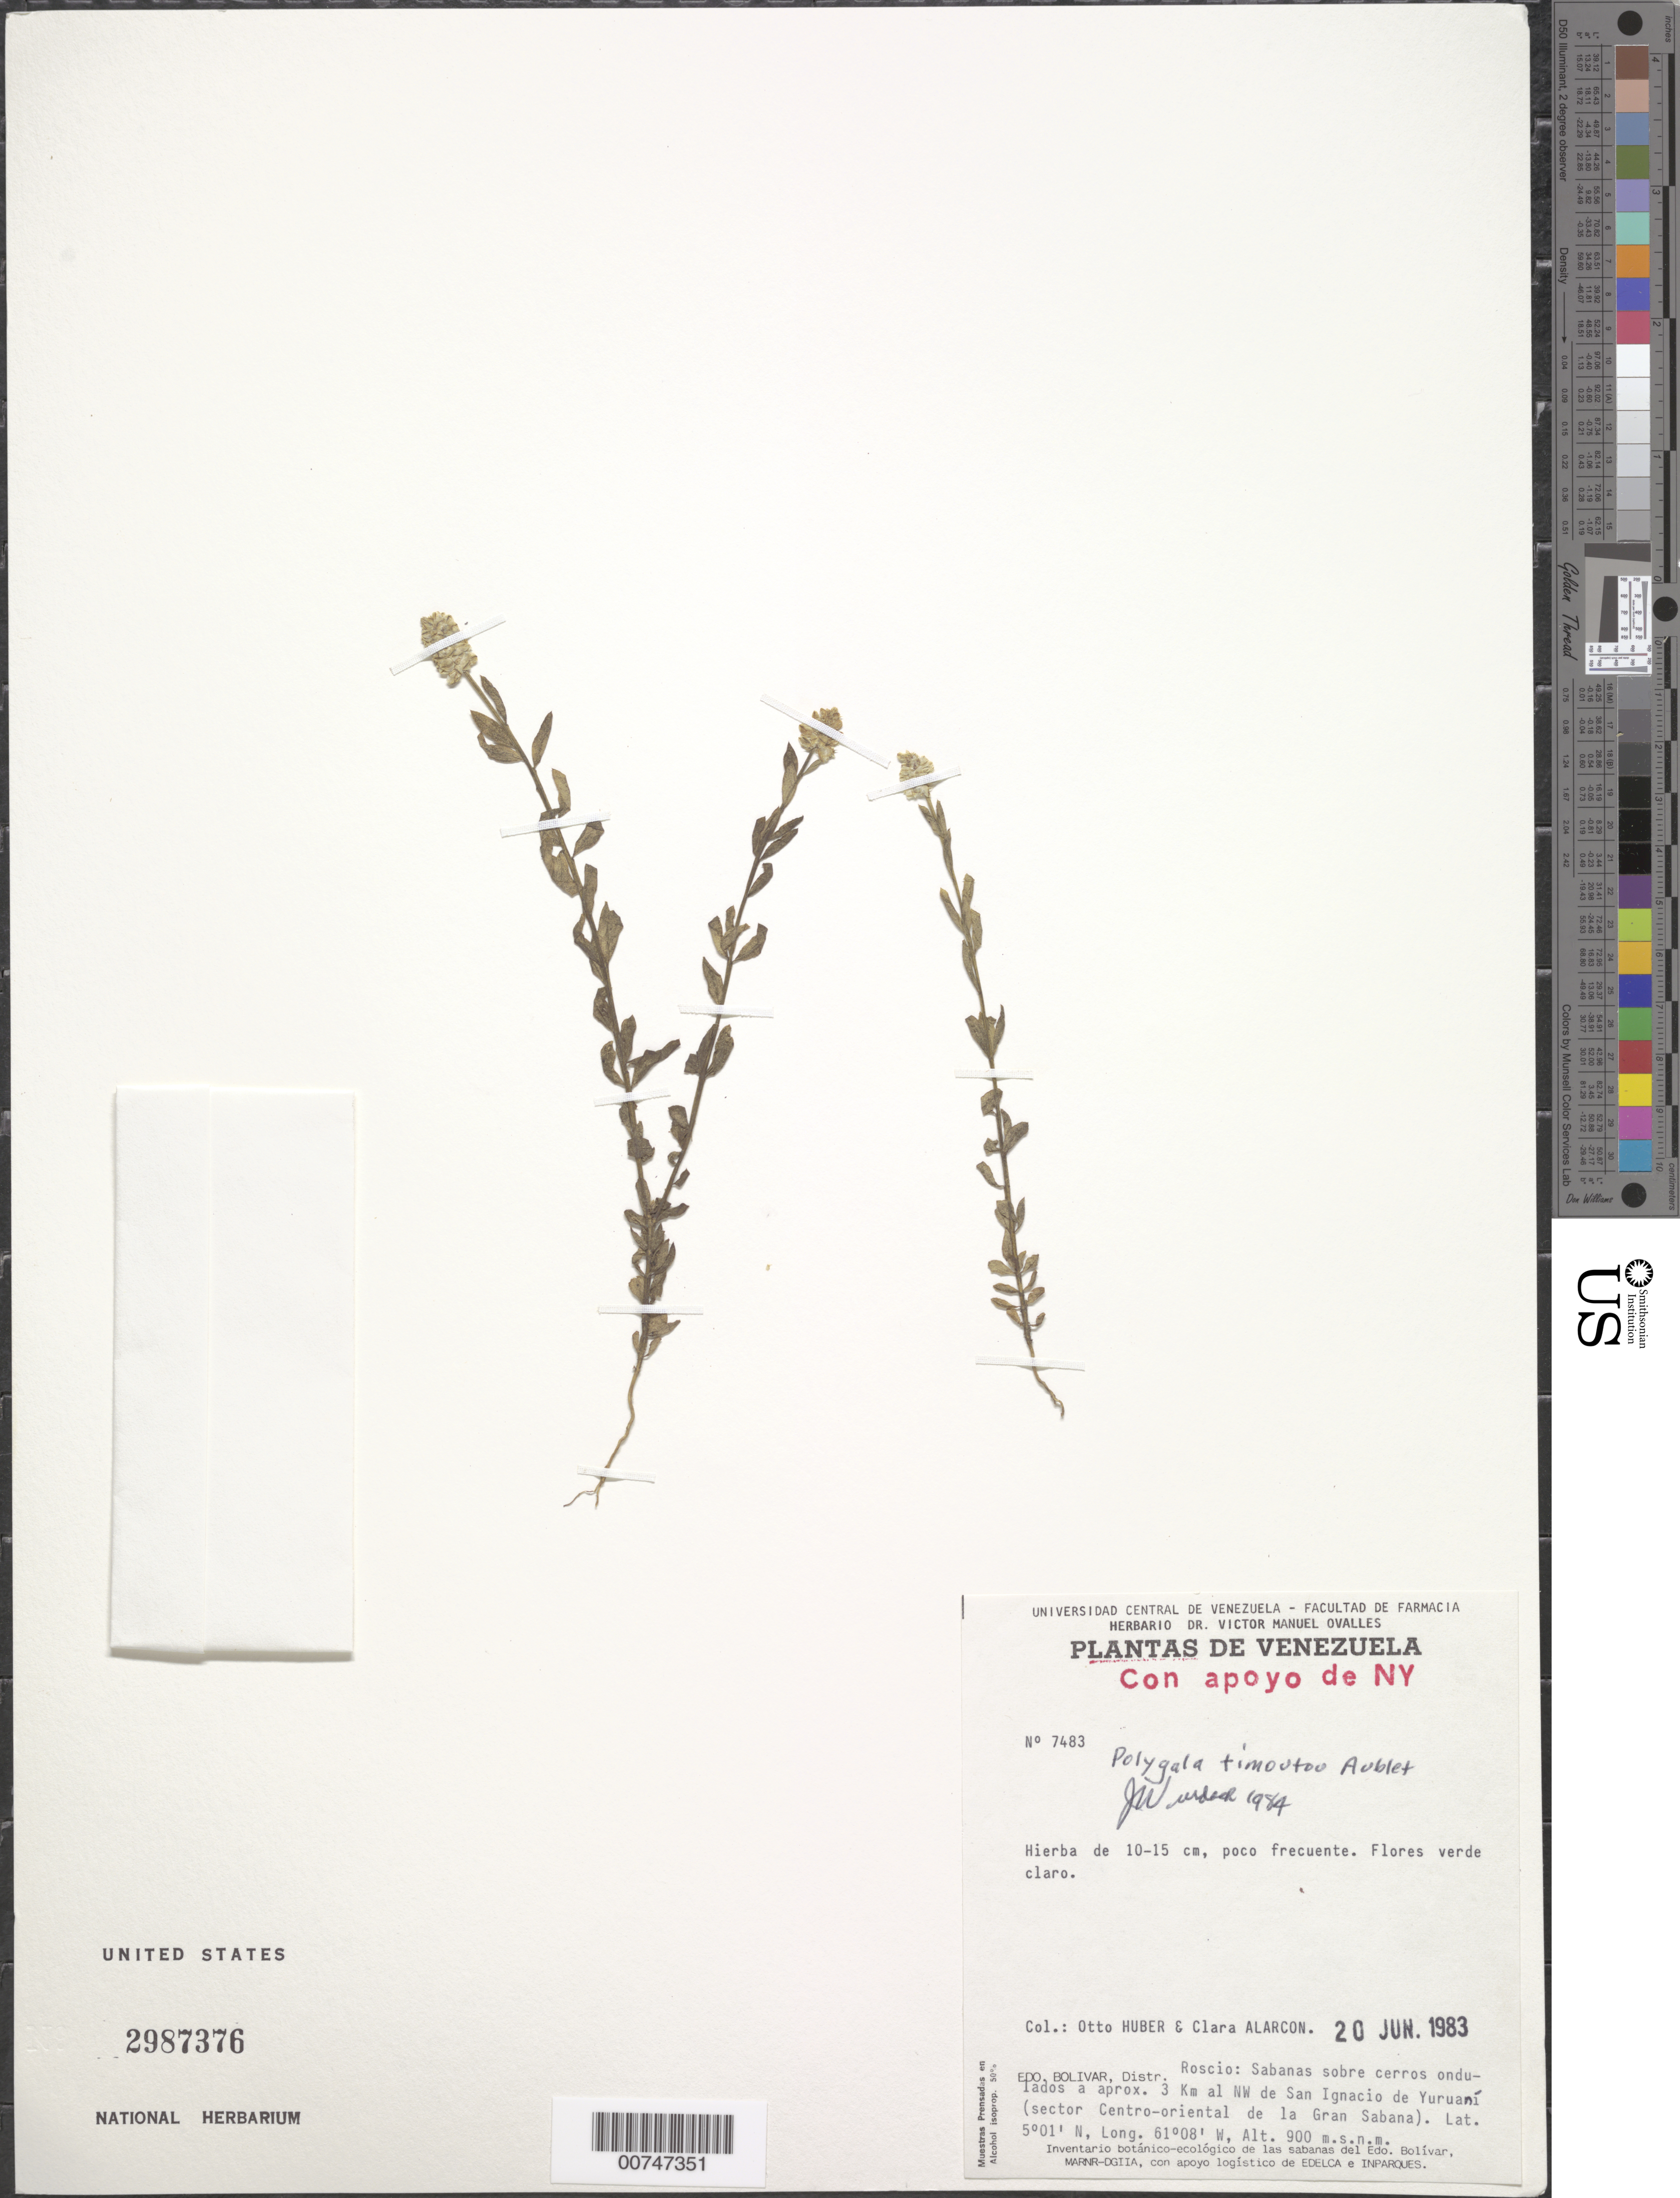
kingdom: Plantae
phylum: Tracheophyta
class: Magnoliopsida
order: Fabales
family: Polygalaceae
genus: Polygala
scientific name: Polygala timoutou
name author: Aubl.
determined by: Wurdack, John J., (US), US (UNITED STATES)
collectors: O. Huber & C. Alarcon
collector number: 7483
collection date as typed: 20-Jun-83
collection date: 1983-06-20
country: Venezuela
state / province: Bolívar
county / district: Roscio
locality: San Ignacio de Yuruani, 3 km NW, Gran Sabana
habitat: Sabana sobre cerros ondulados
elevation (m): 900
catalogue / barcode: US 2987376